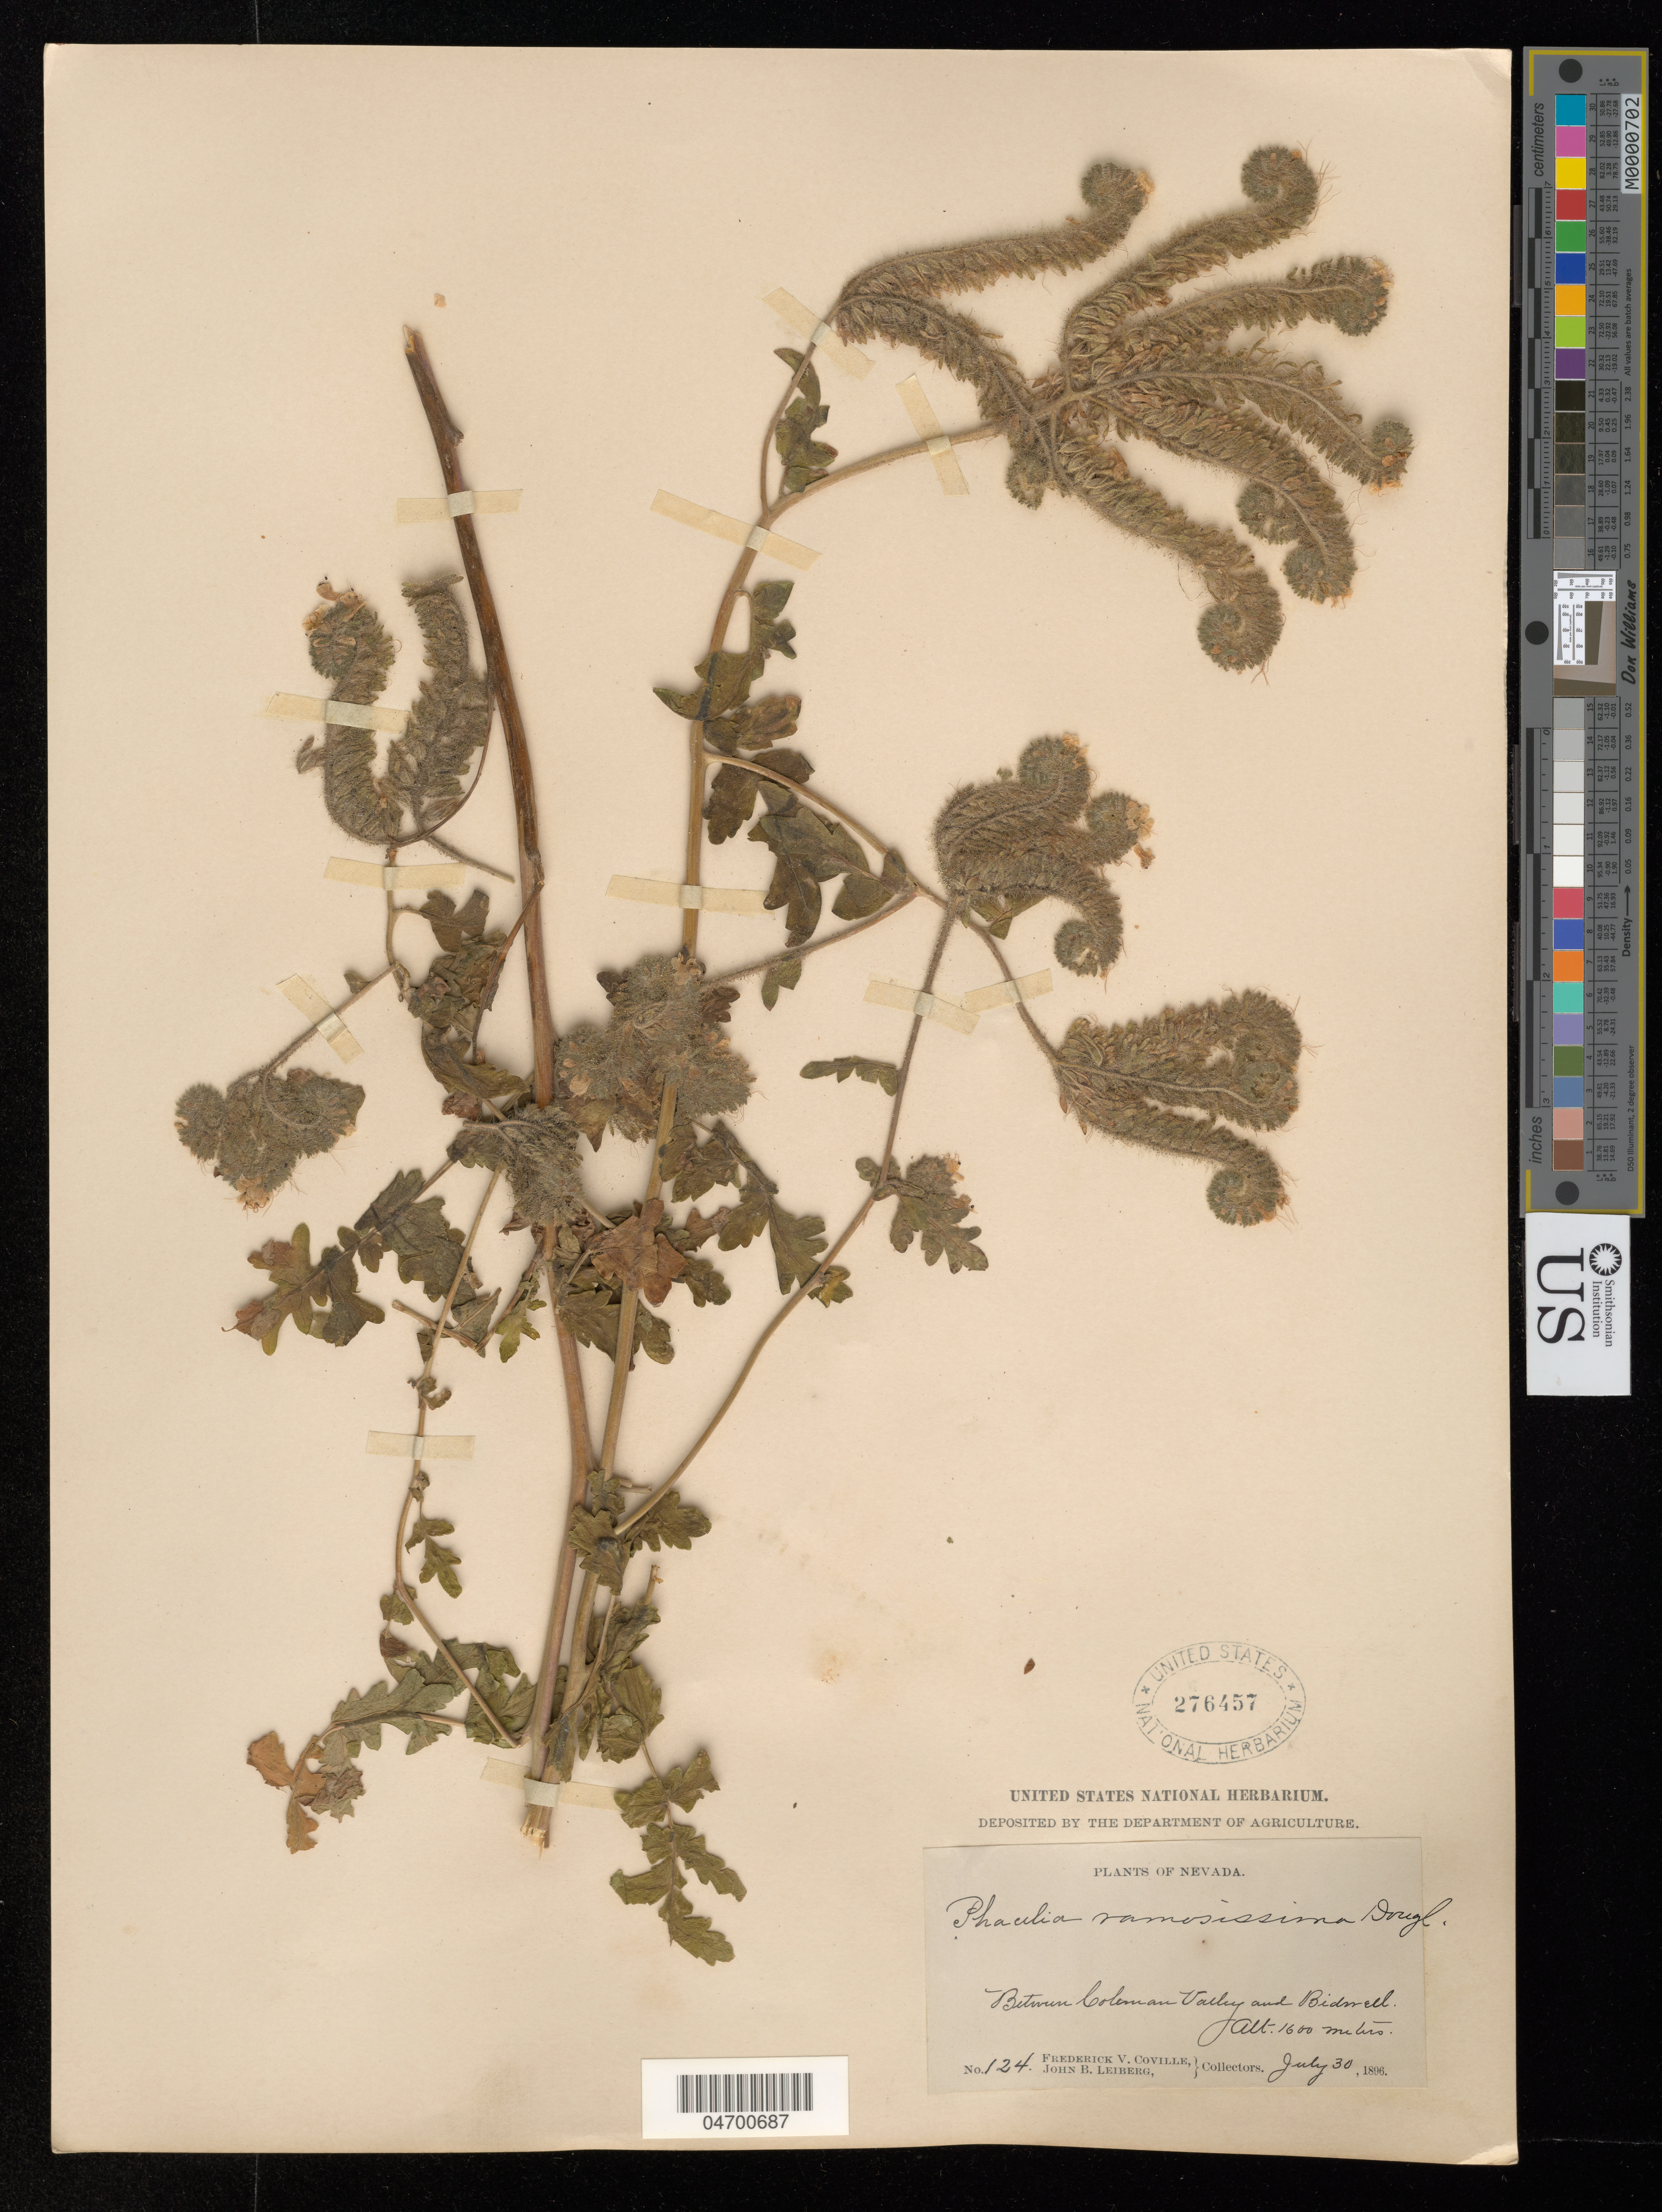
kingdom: Plantae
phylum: Tracheophyta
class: Magnoliopsida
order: Boraginales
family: Hydrophyllaceae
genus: Phacelia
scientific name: Phacelia ramosissima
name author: Douglas ex Lehm.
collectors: F. V. Coville & J. Leiberg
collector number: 124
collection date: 1896-07-30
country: United States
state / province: Nevada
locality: Between Coleman Valley and Bidwell.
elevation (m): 1600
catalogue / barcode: US 276457